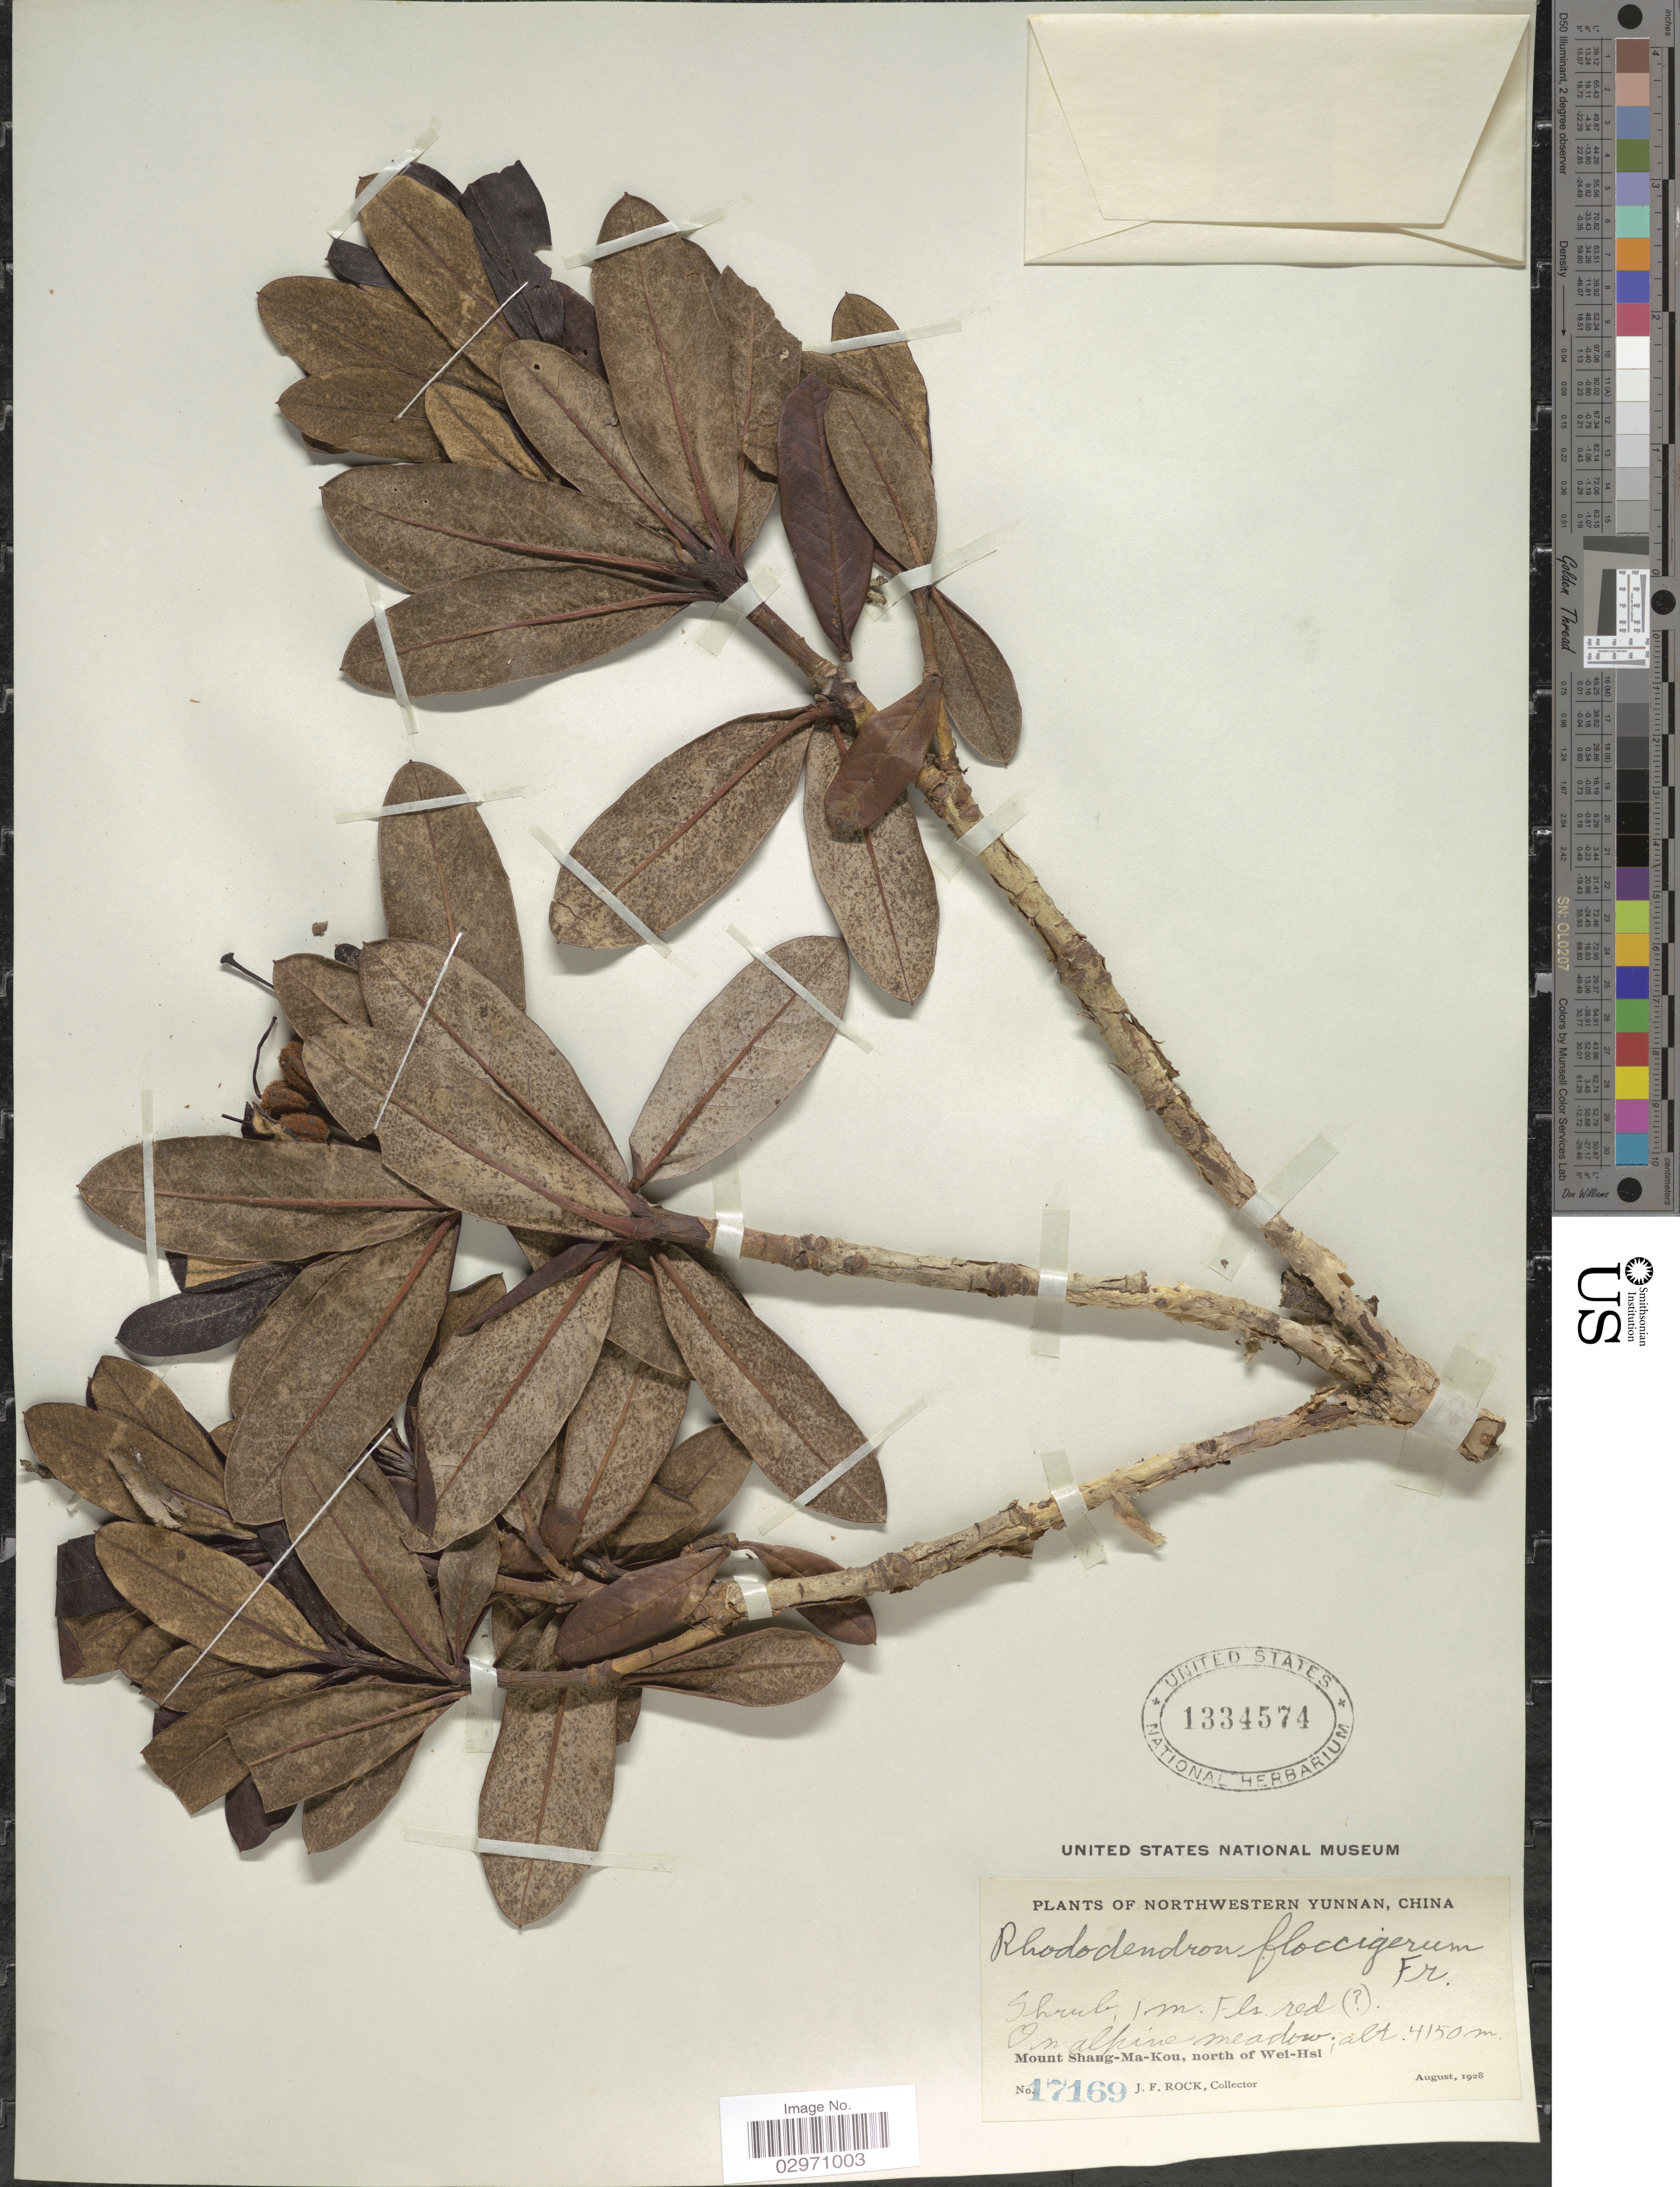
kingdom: Plantae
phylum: Tracheophyta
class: Magnoliopsida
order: Ericales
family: Ericaceae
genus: Rhododendron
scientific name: Rhododendron floccigerum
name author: Franch.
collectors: J. Rock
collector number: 17169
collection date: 1928-08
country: China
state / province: Yunnan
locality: Northwestern Yunnan. Mount Shang-Ma-Kou, north of Wei-Hsi.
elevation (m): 4150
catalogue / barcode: US 1334574